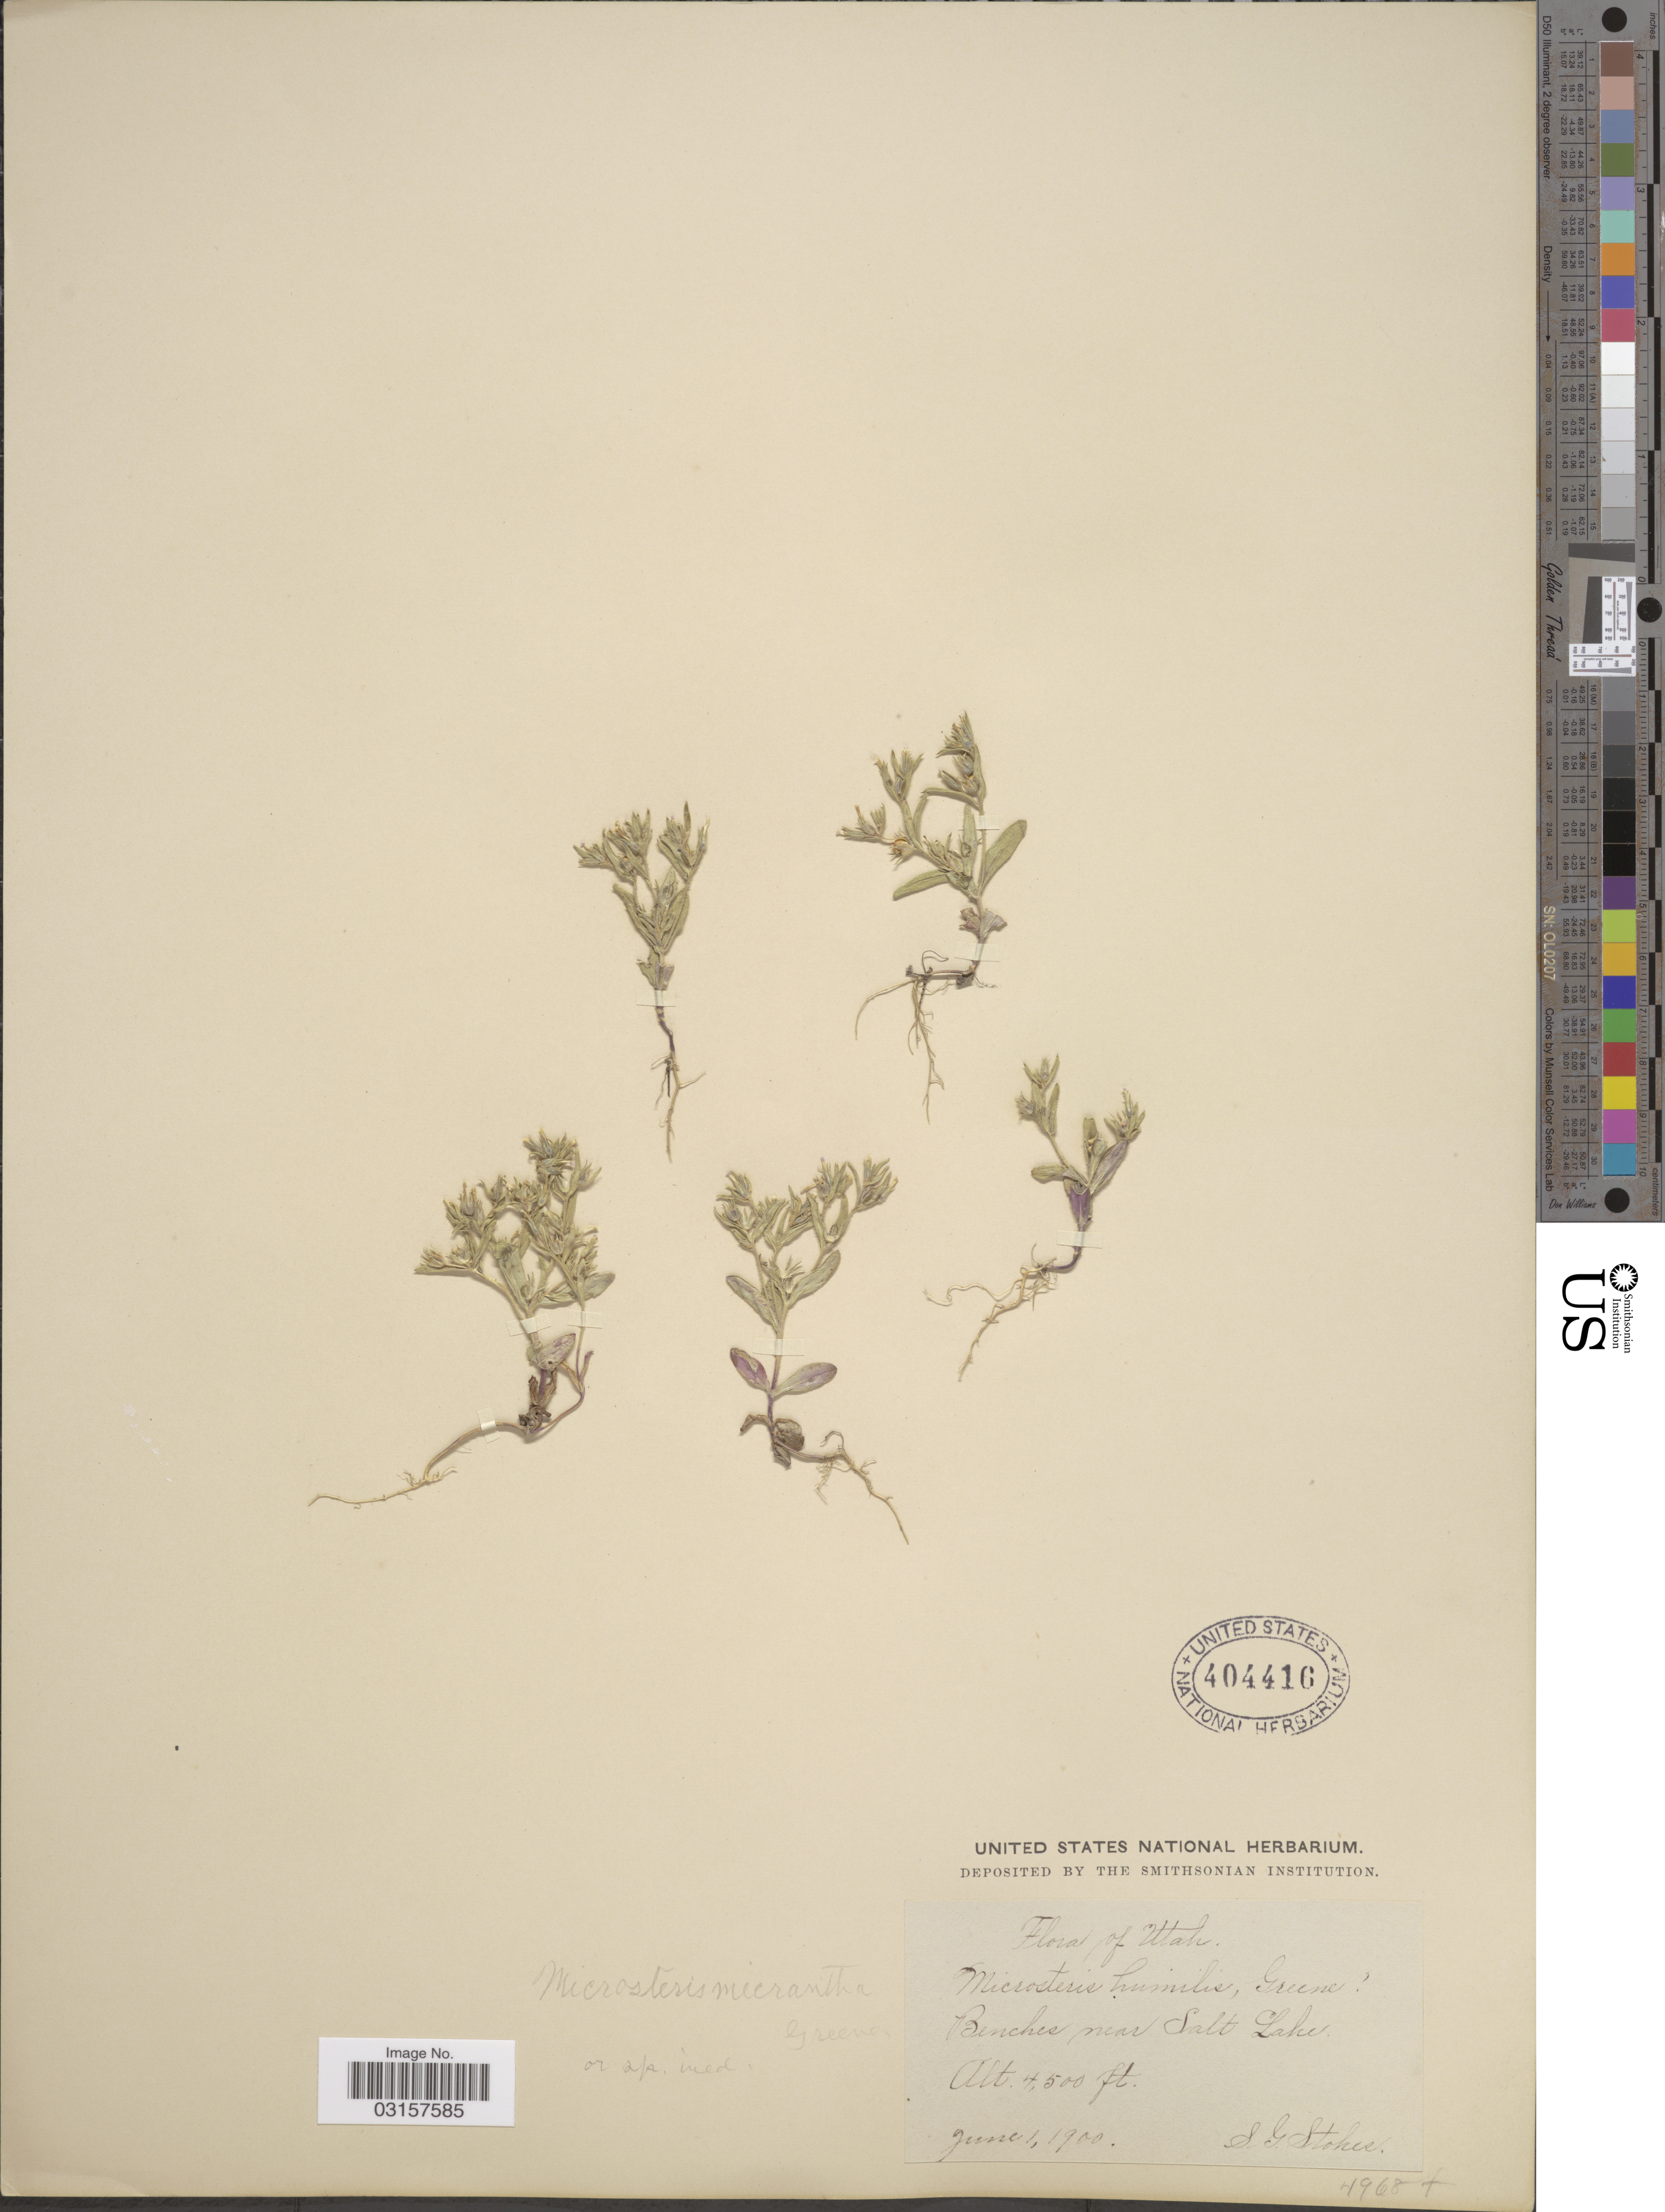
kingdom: Plantae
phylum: Tracheophyta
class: Magnoliopsida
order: Ericales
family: Polemoniaceae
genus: Microsteris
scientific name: Microsteris gracilis var. humilior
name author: (Hook.) Cronquist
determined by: (US) Smithsonian Institution - National Museum of Natural History - Department of Botany (UNITED STATES)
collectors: S. G. Stokes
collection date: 1900-06-01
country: United States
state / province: Utah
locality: Benches near Salt Lake.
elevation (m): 1372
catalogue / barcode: US 404416